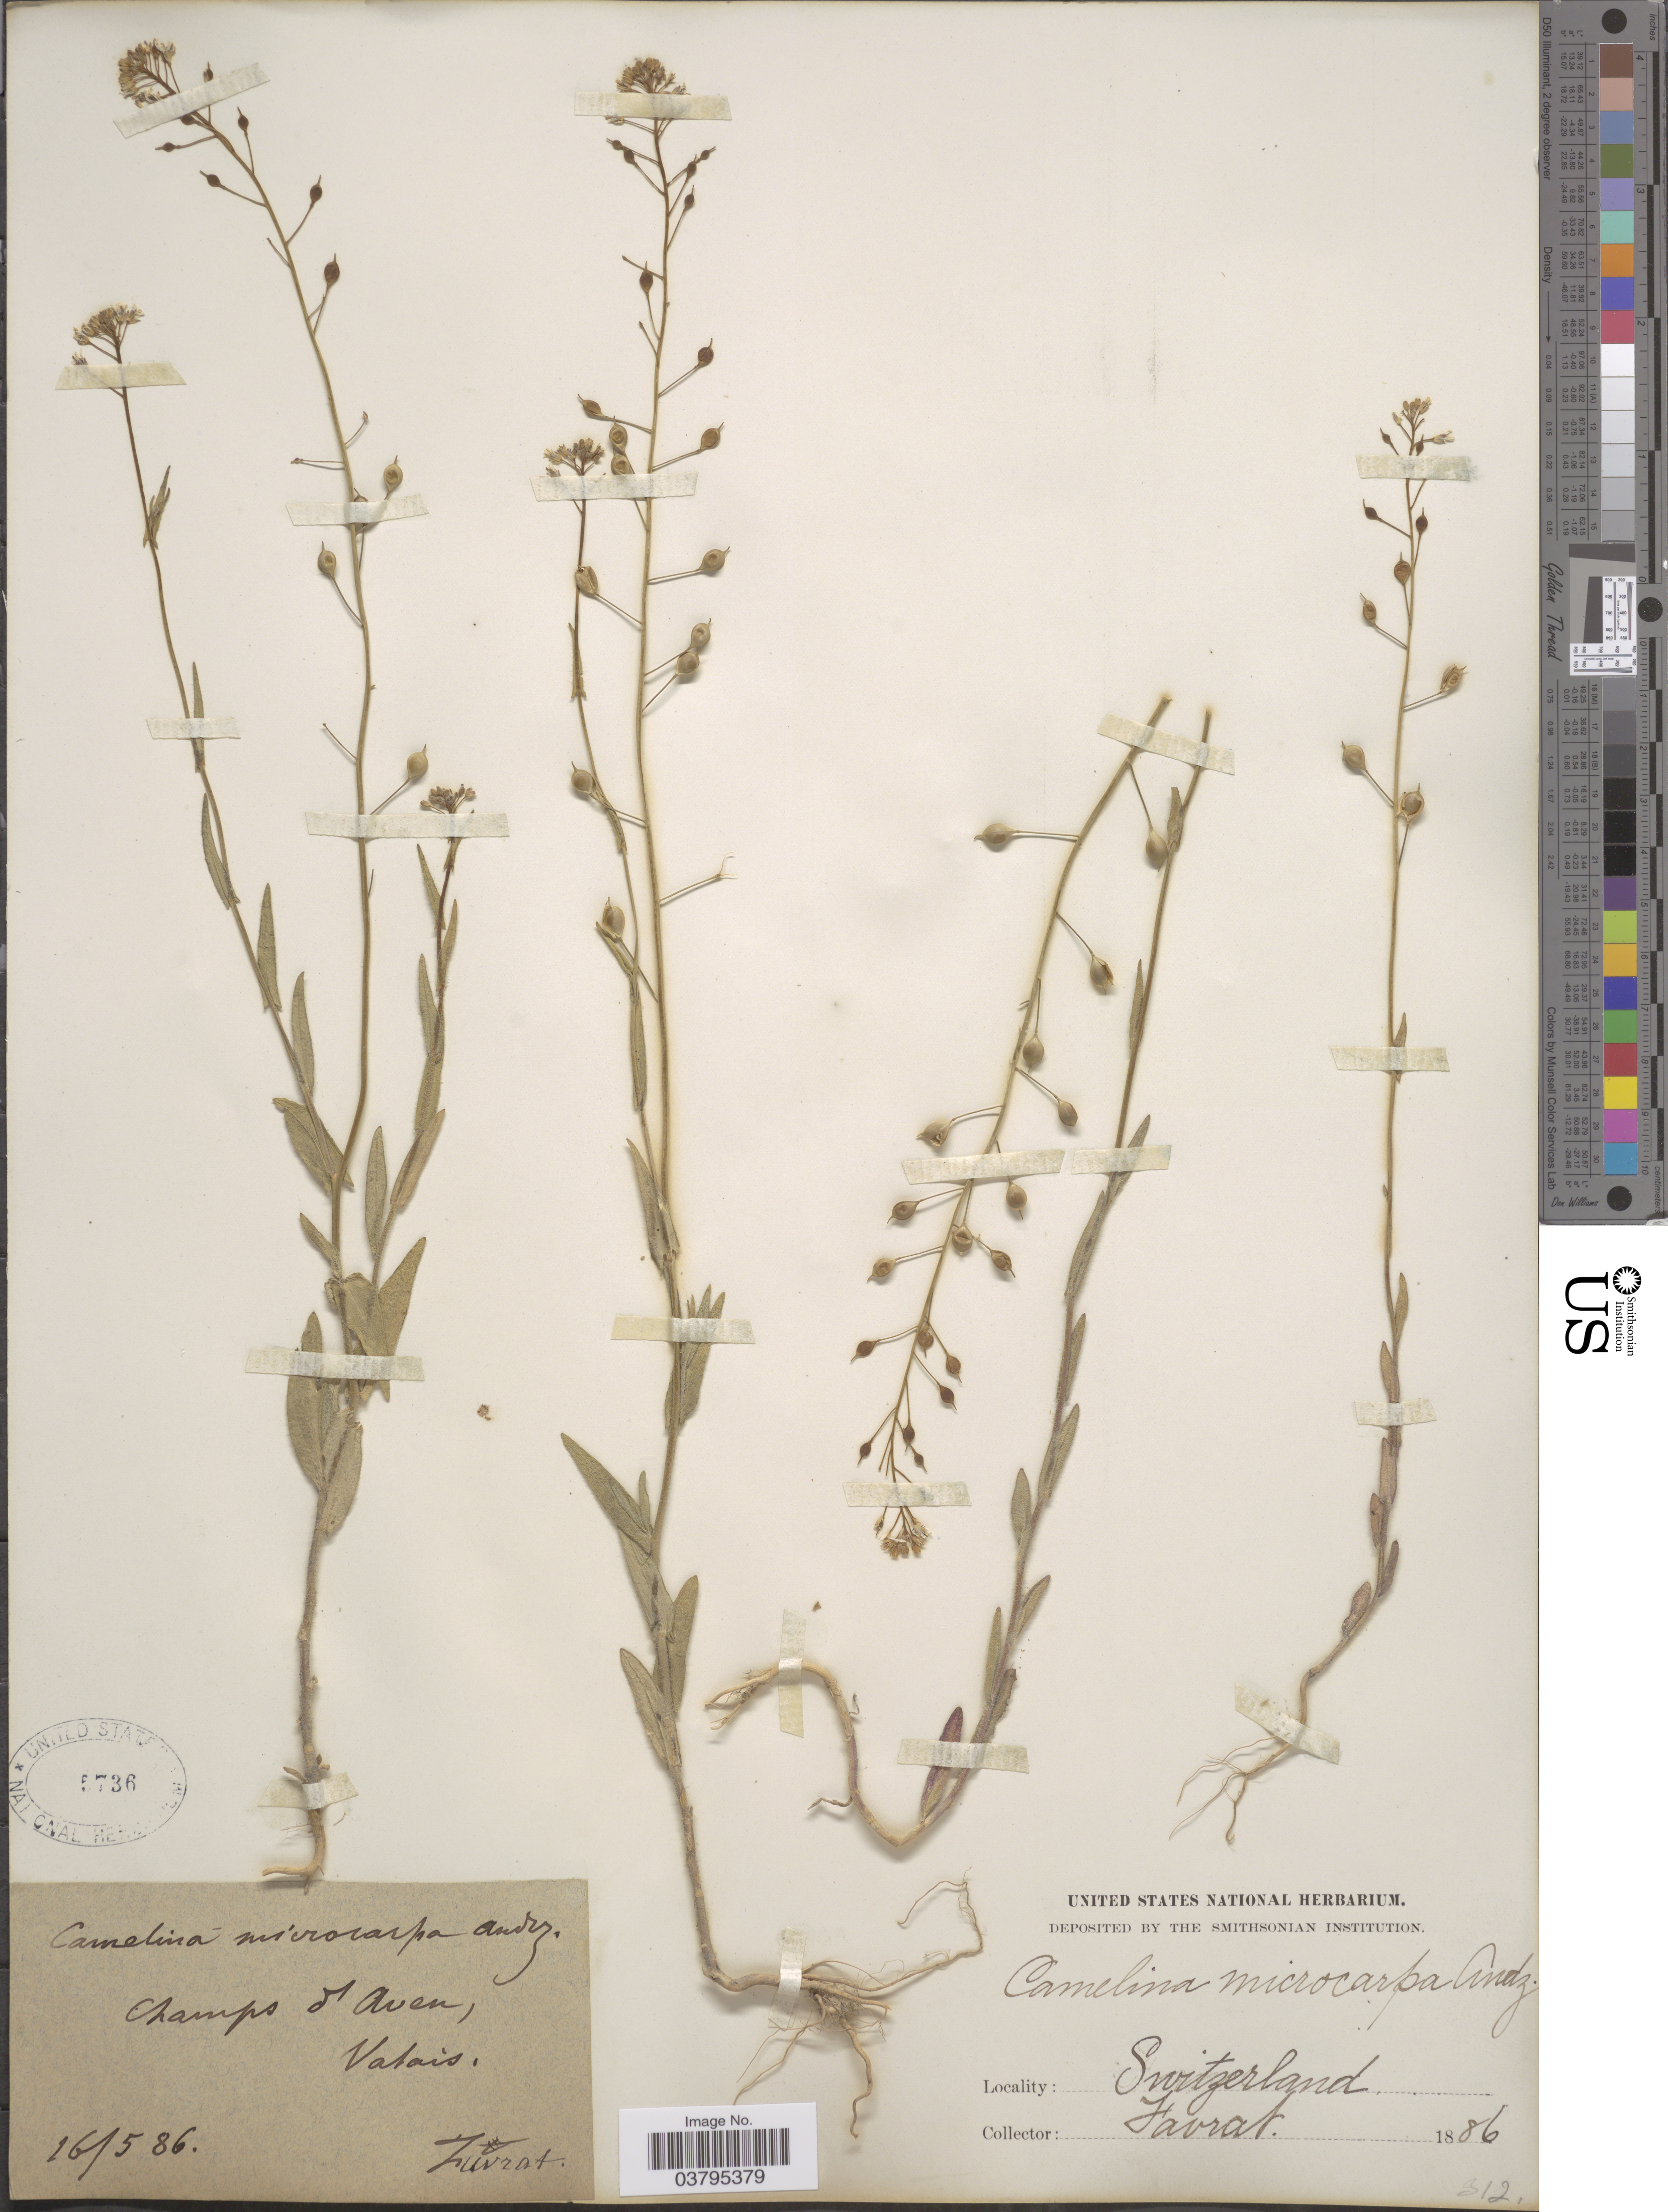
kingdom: Plantae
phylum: Tracheophyta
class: Magnoliopsida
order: Brassicales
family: Brassicaceae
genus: Camelina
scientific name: Camelina microcarpa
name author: DC.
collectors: L. Favrat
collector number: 312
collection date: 1886-05-16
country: Switzerland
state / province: Valais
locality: Champs d'Aven.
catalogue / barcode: US 5736